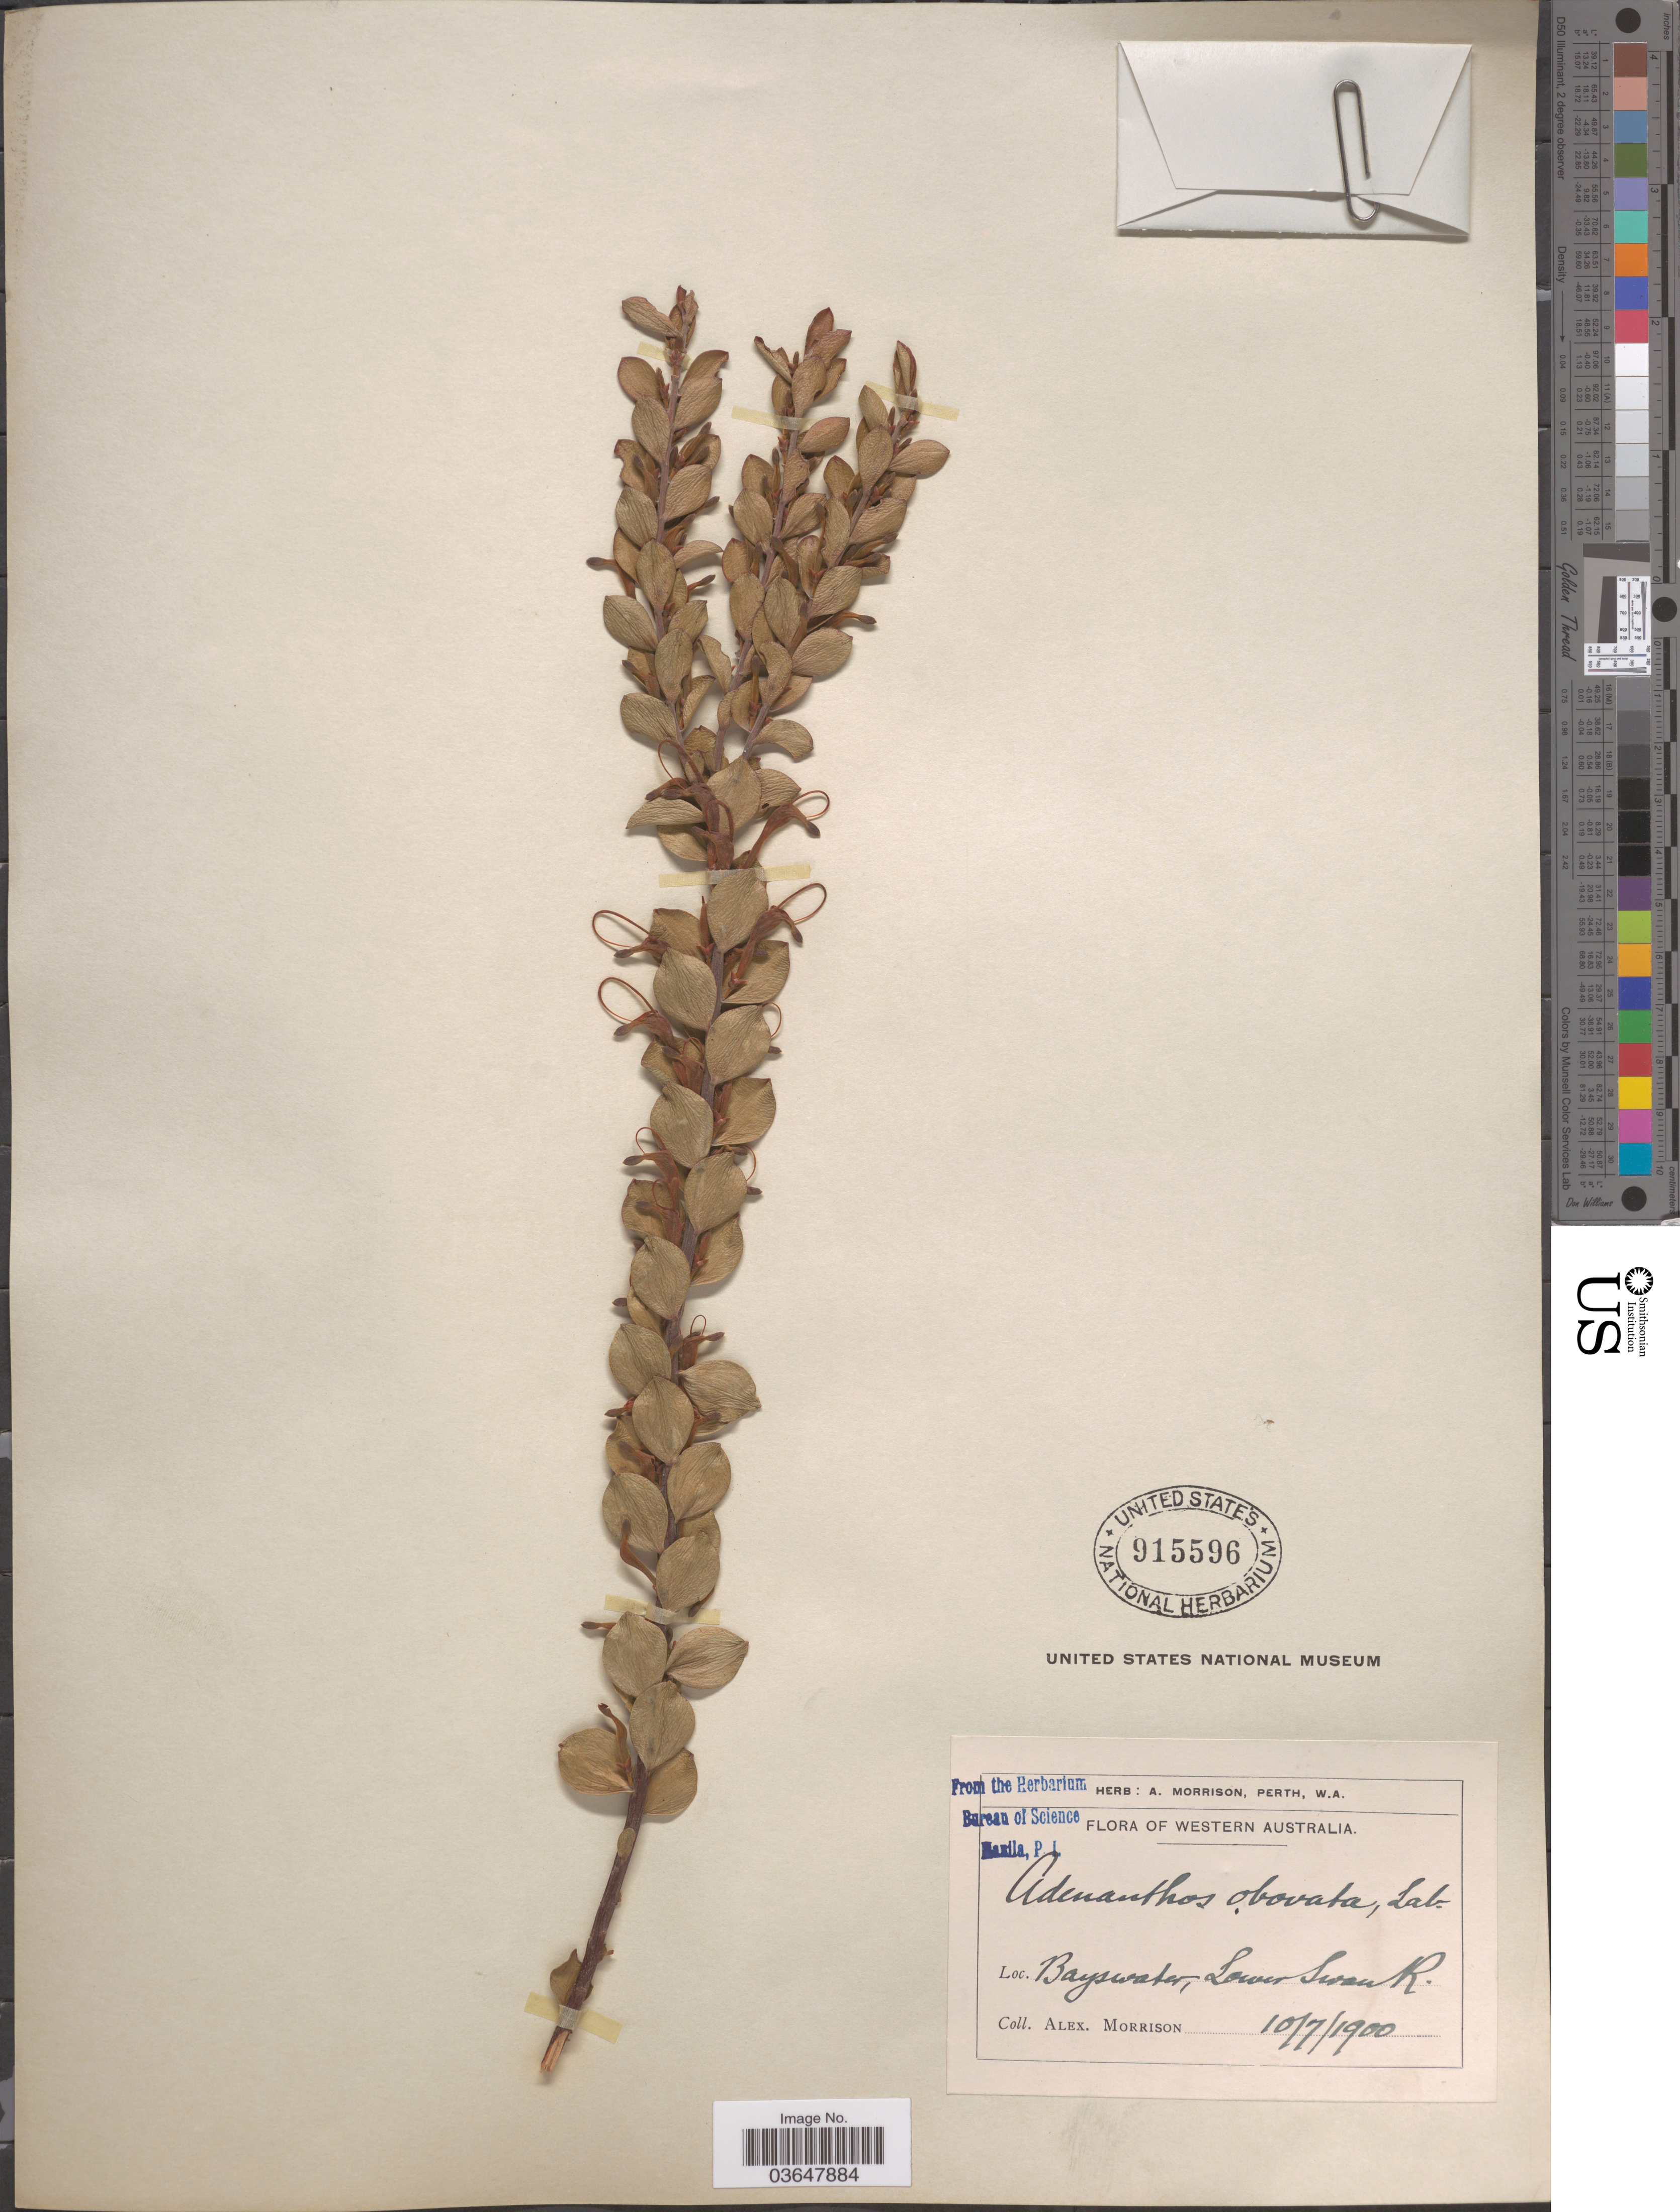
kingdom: Plantae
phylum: Tracheophyta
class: Magnoliopsida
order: Proteales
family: Proteaceae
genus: Adenanthos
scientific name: Adenanthos obovatus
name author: Labill.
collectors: A. Morrison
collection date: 1900-07-10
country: Australia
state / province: Western Australia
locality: Bayswater, Lower Swan R.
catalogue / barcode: US 915596